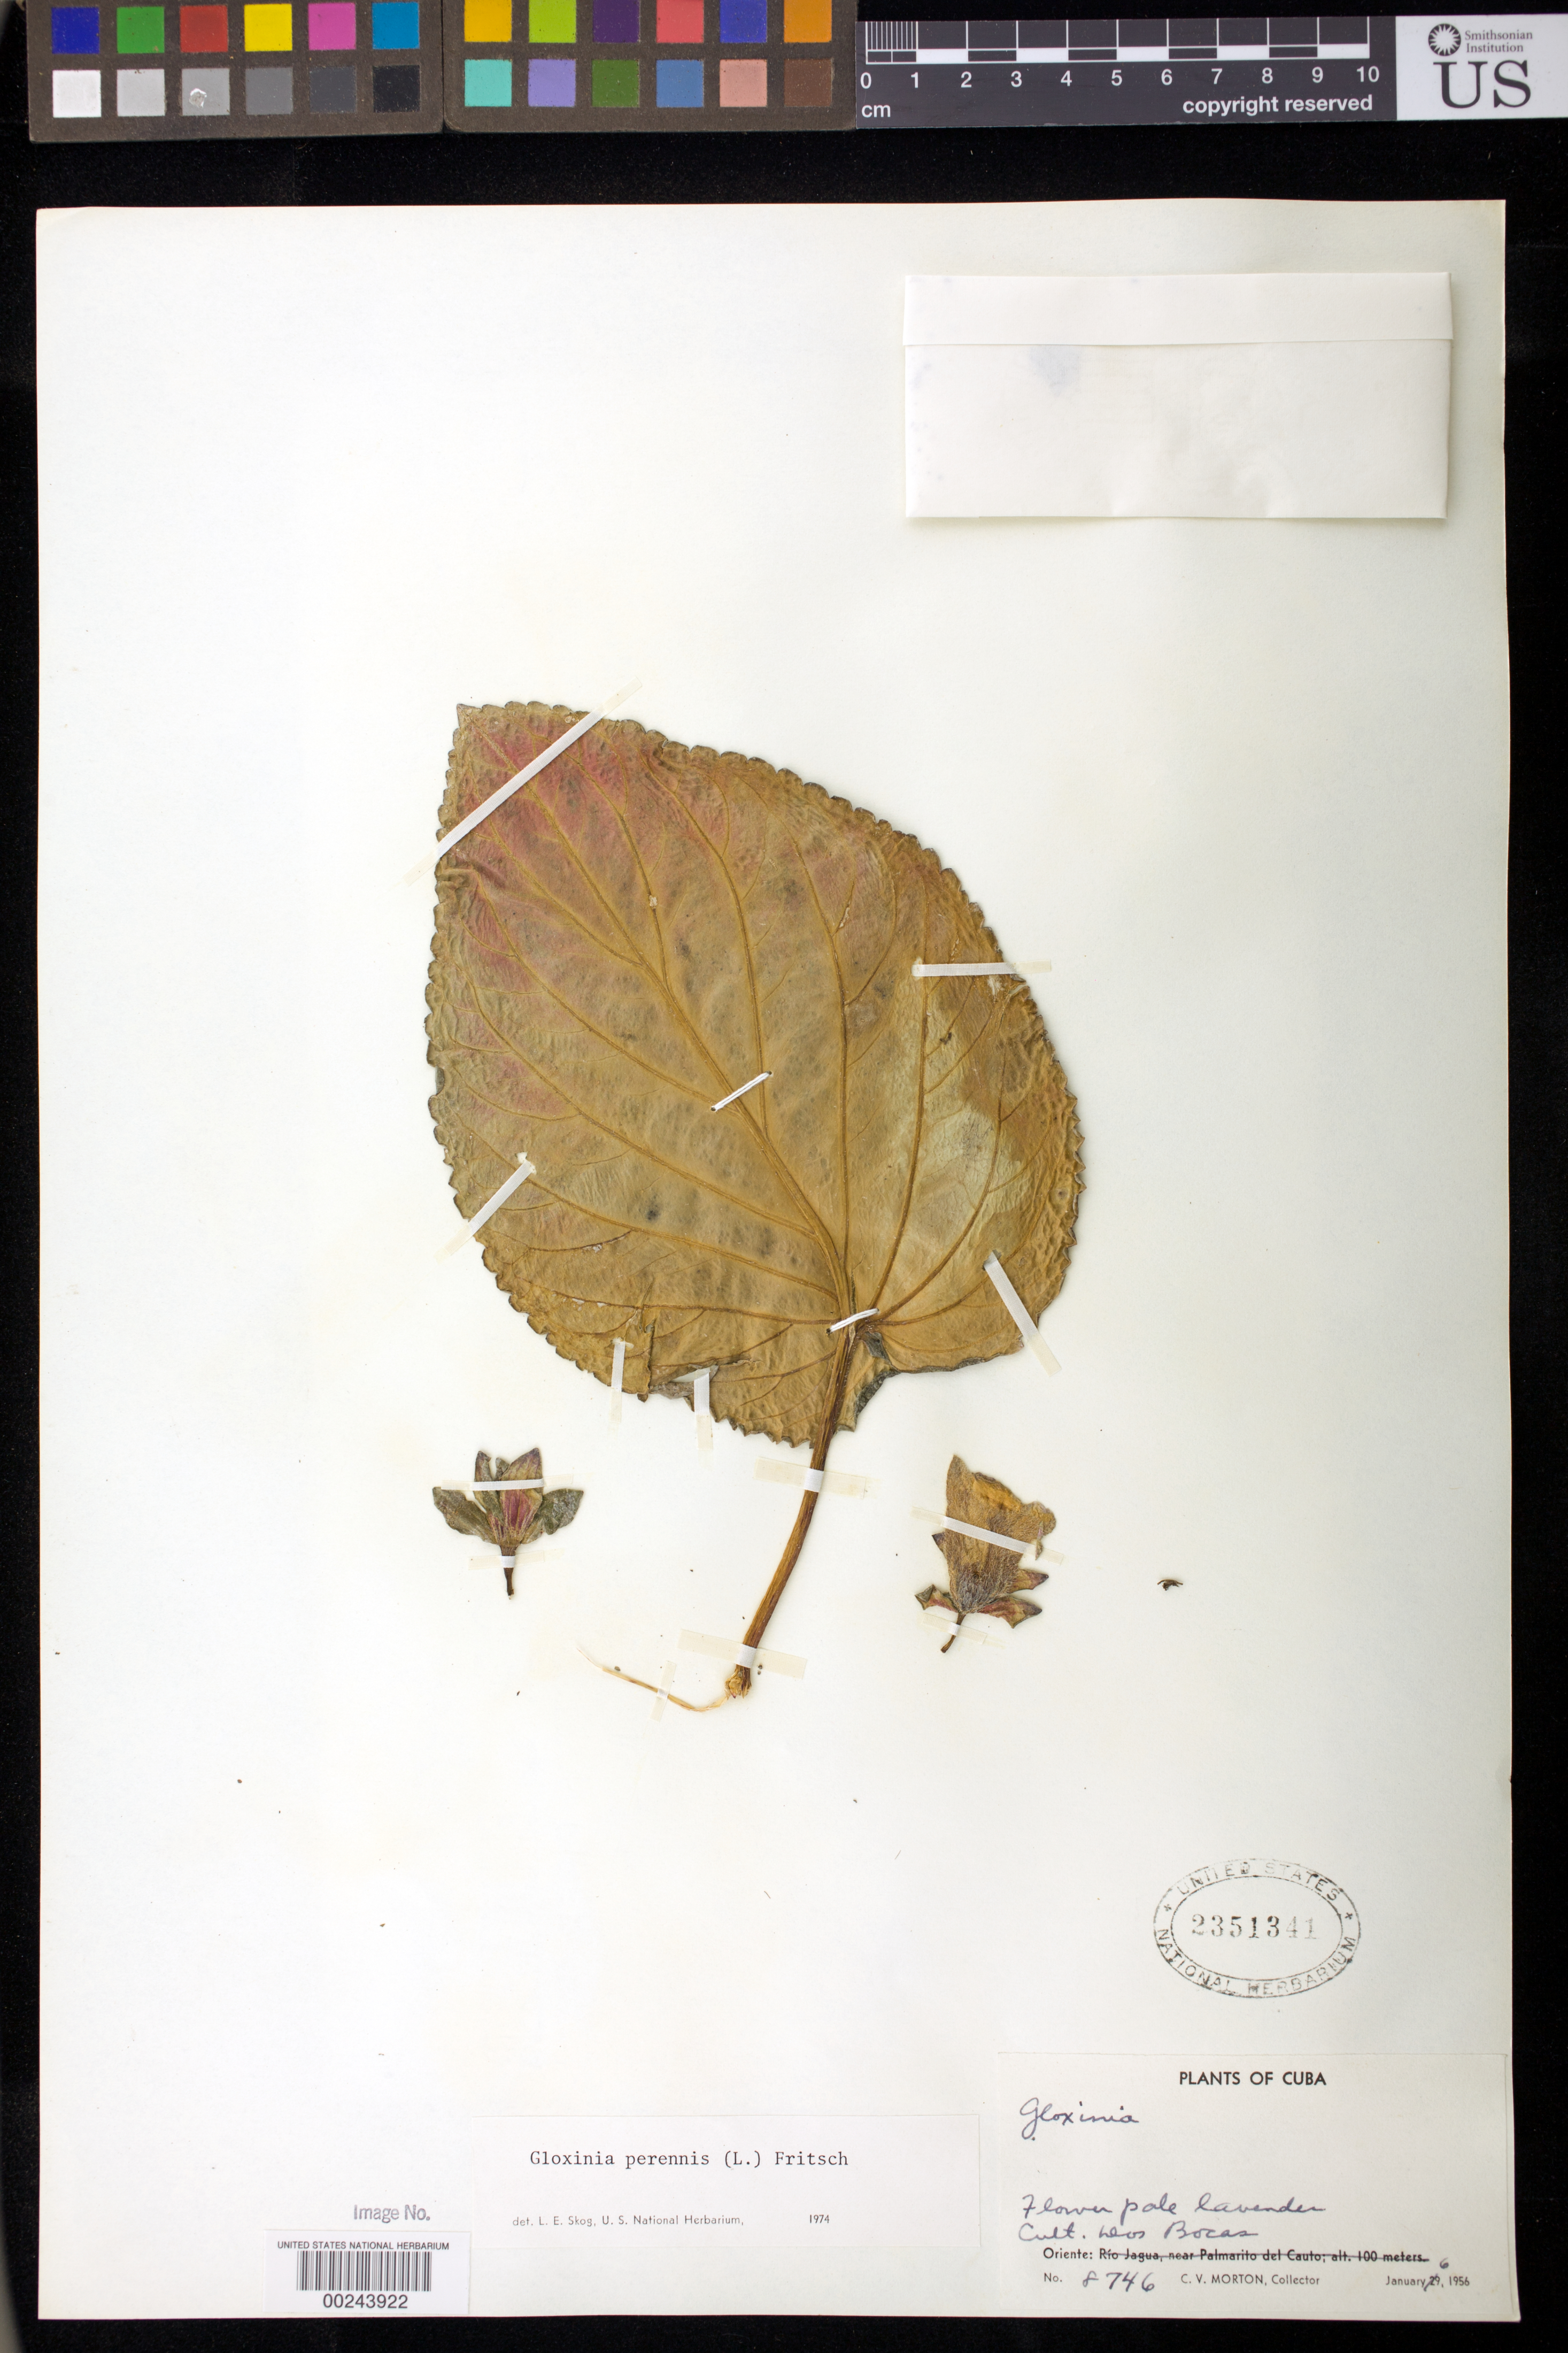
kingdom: Plantae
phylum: Tracheophyta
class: Magnoliopsida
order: Lamiales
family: Gesneriaceae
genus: Gloxinia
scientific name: Gloxinia perennis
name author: (L.) Fritsch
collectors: C. V. Morton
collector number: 8746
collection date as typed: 06 Jan 1956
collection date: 1956-01-06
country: Cuba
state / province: Oriente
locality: Dos Bocas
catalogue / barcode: US 2351341